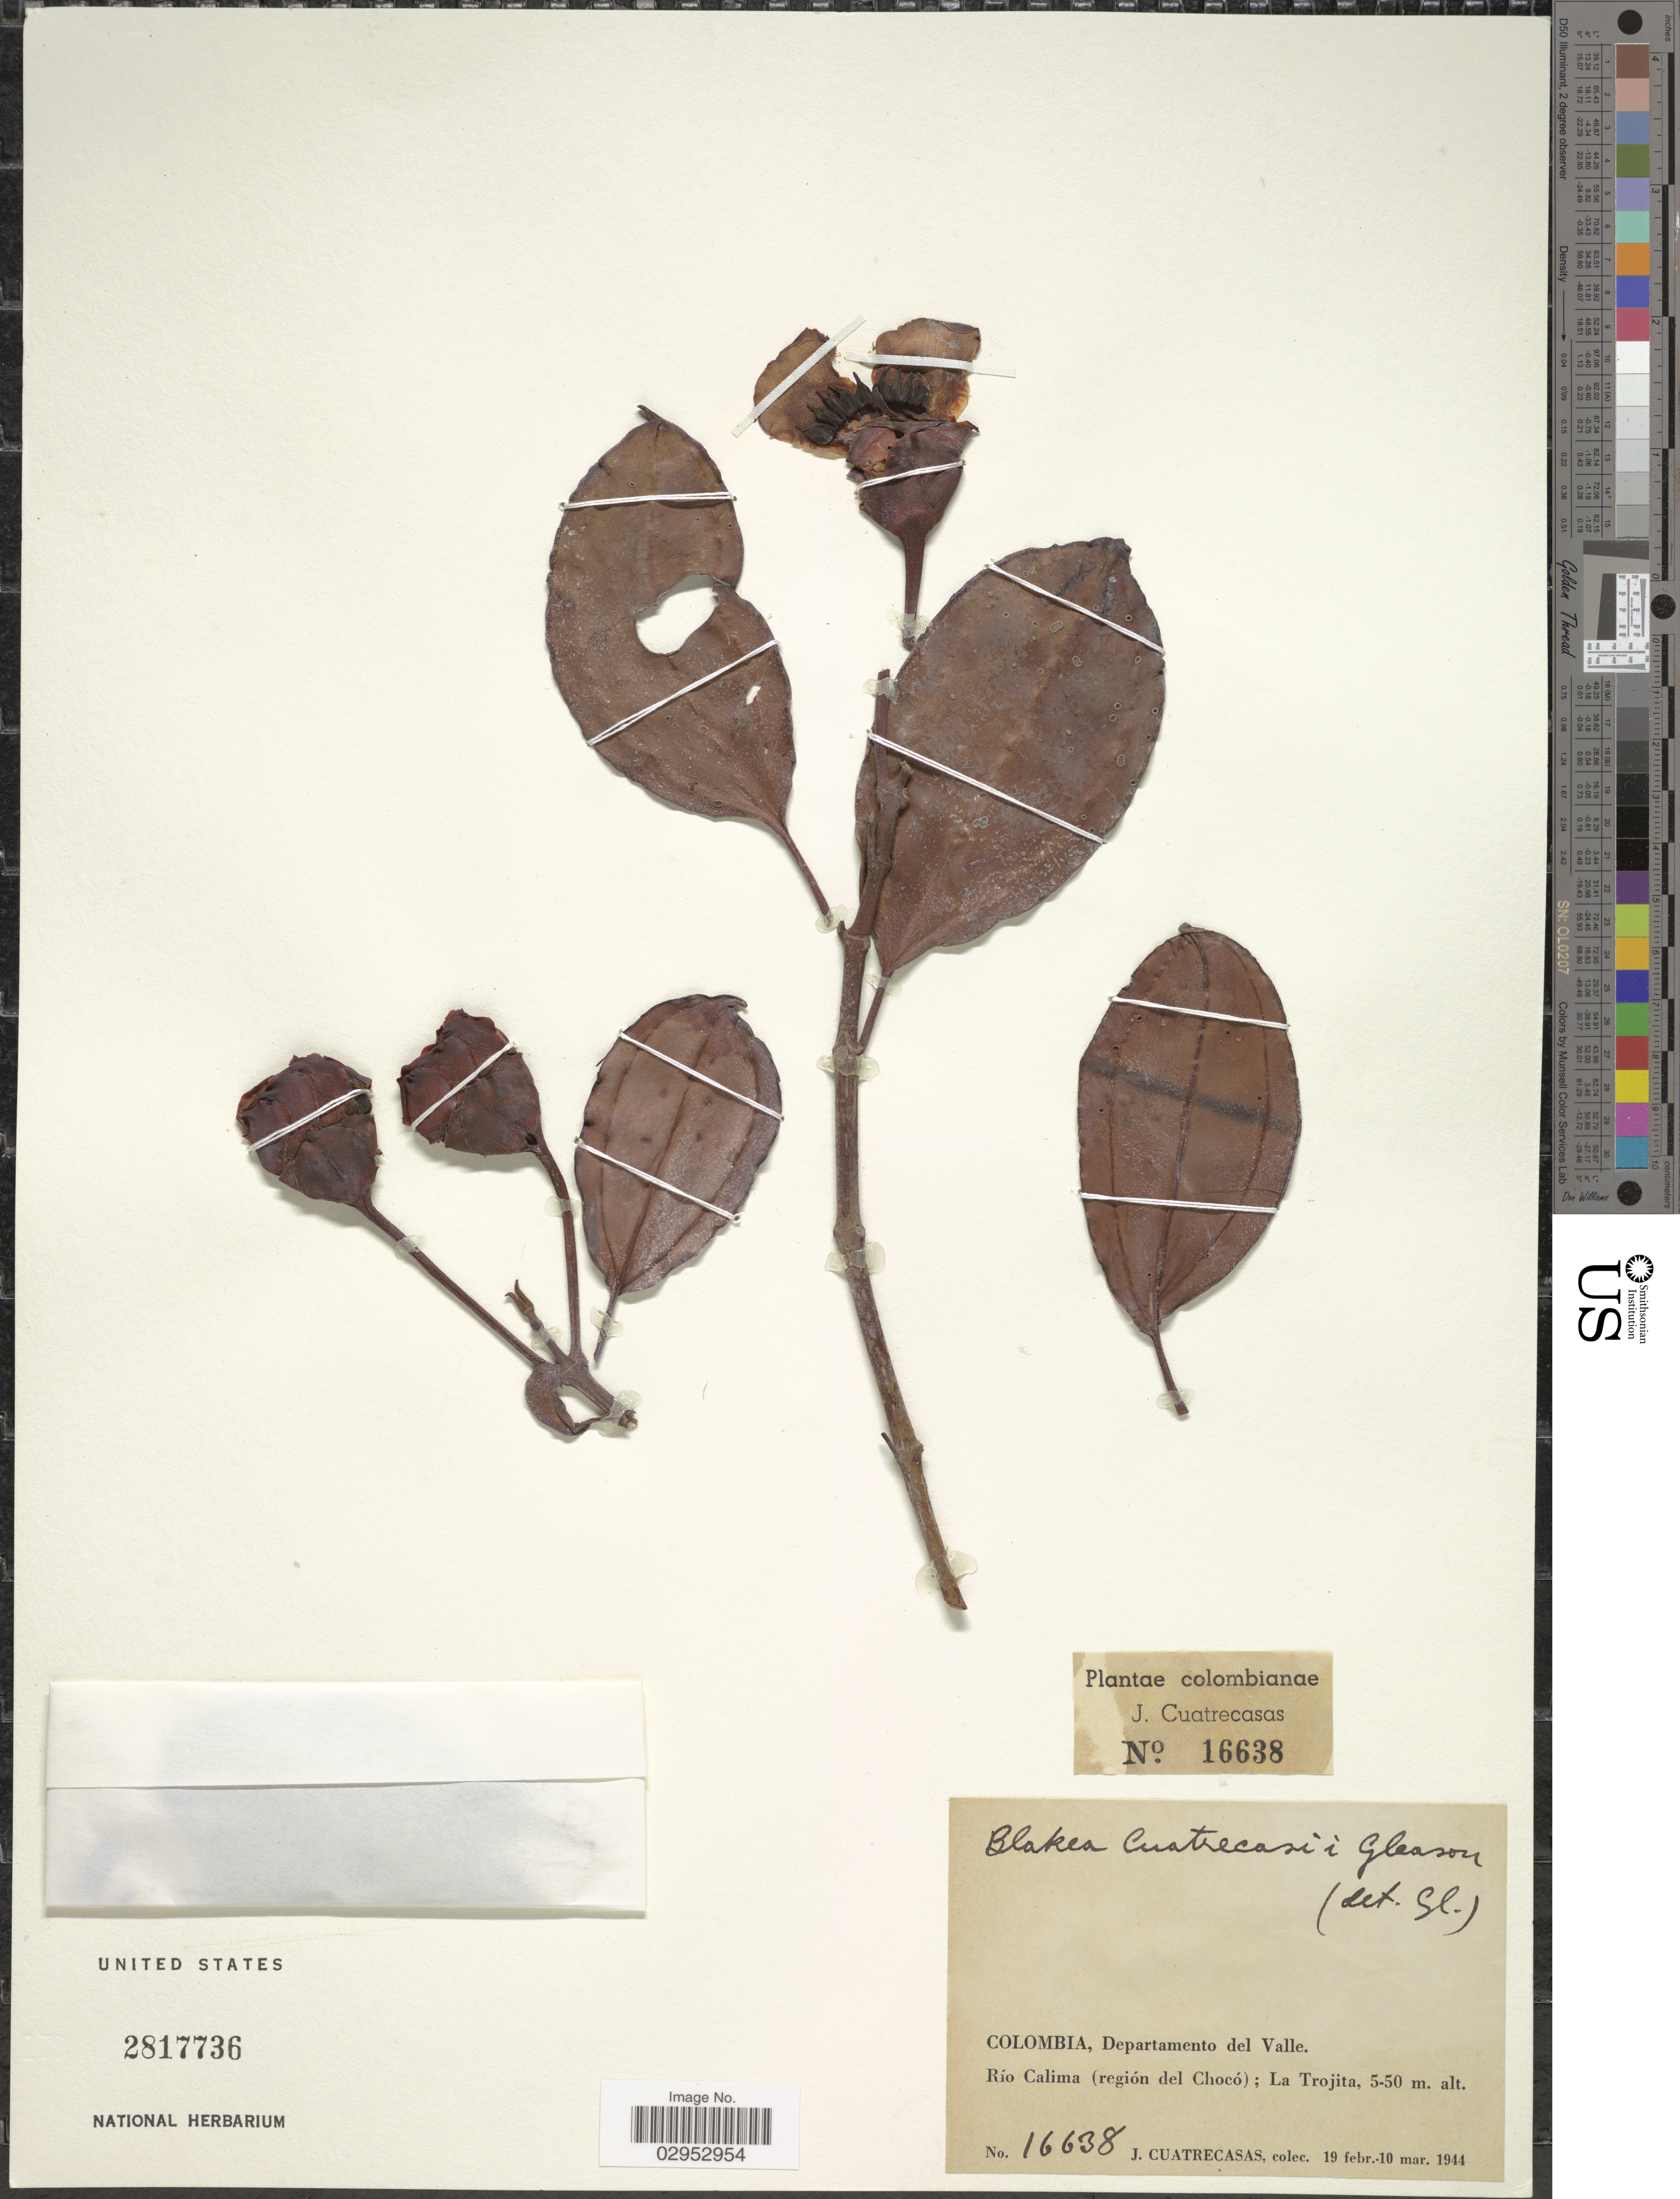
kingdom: Plantae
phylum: Tracheophyta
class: Magnoliopsida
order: Myrtales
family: Melastomataceae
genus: Blakea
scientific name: Blakea cuatrecasii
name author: Gleason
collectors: J. Cuatrecasas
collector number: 16638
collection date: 1944-02-19/1944-03-10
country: Colombia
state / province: Valle del Cauca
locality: Departamento del Valle. Río Calima (región del Chocó); La Trojita.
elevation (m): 5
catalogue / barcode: US 2817736